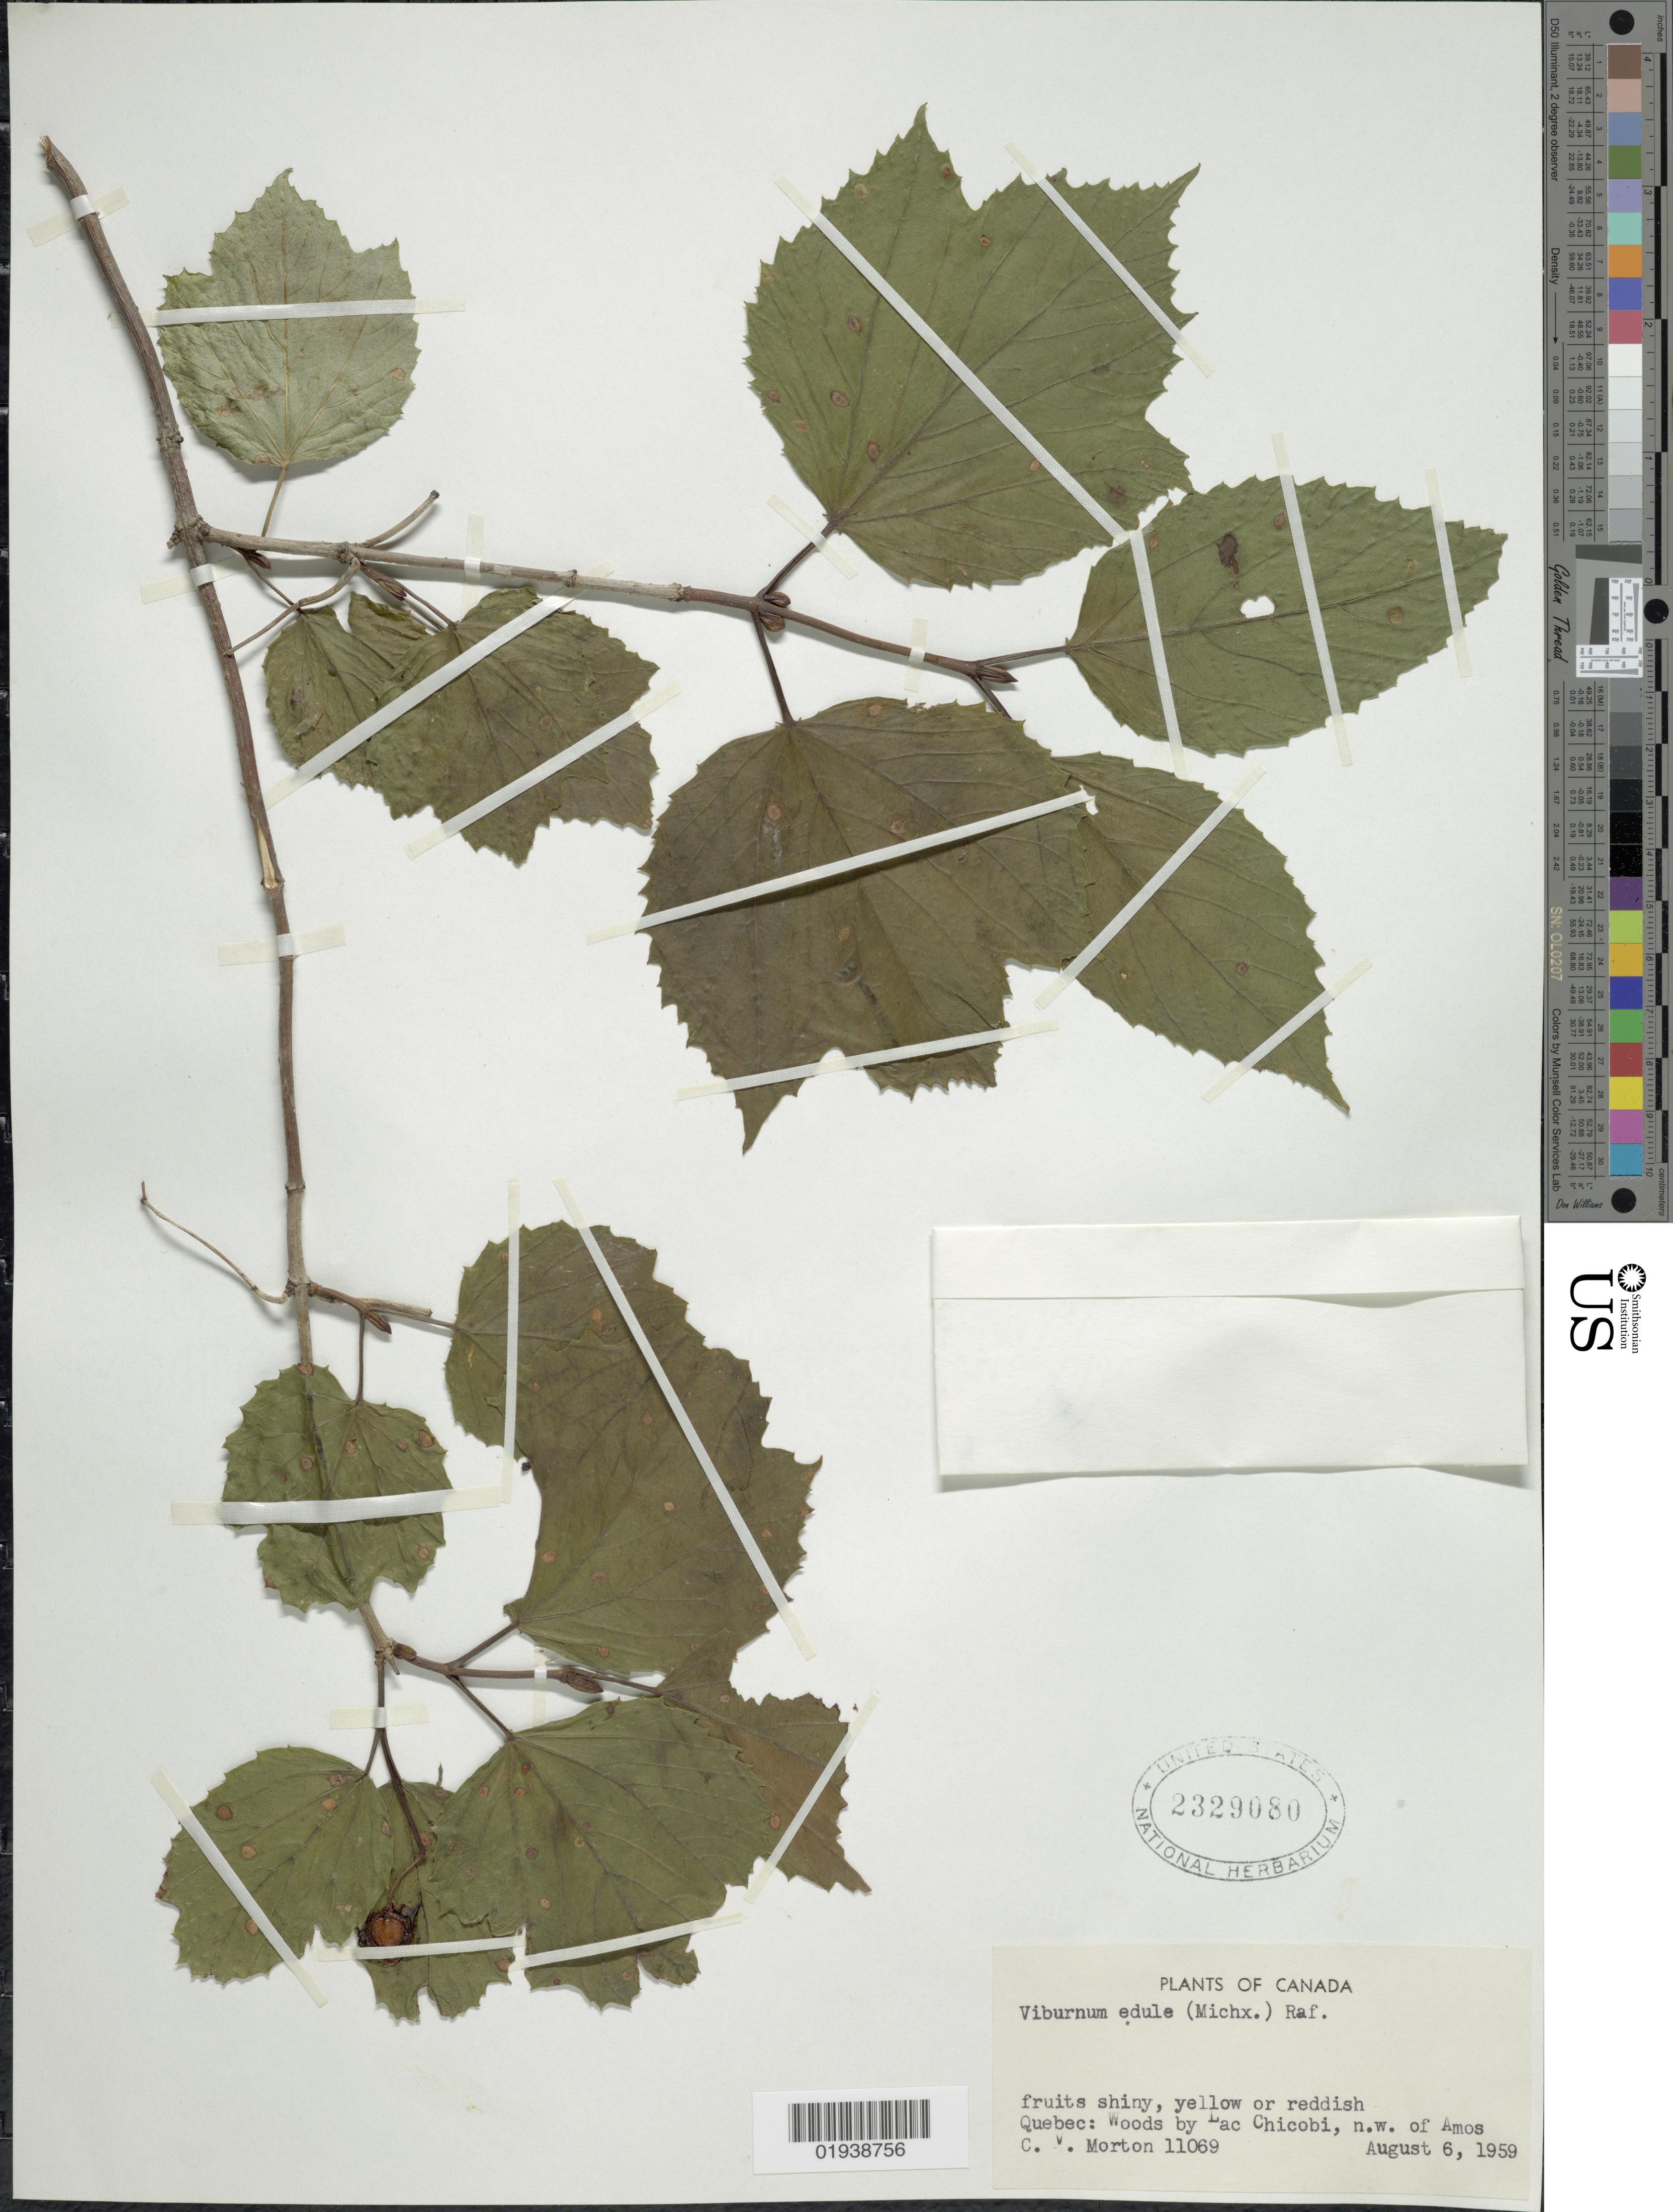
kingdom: Plantae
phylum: Tracheophyta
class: Magnoliopsida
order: Dipsacales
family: Viburnaceae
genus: Viburnum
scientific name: Viburnum edule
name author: (Michx.) Raf.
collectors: C. V. Morton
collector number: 11069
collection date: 1959-08-06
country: Canada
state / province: Quebec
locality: Woods by Lac Chicobi, n.w. of Amos.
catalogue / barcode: US 2329080